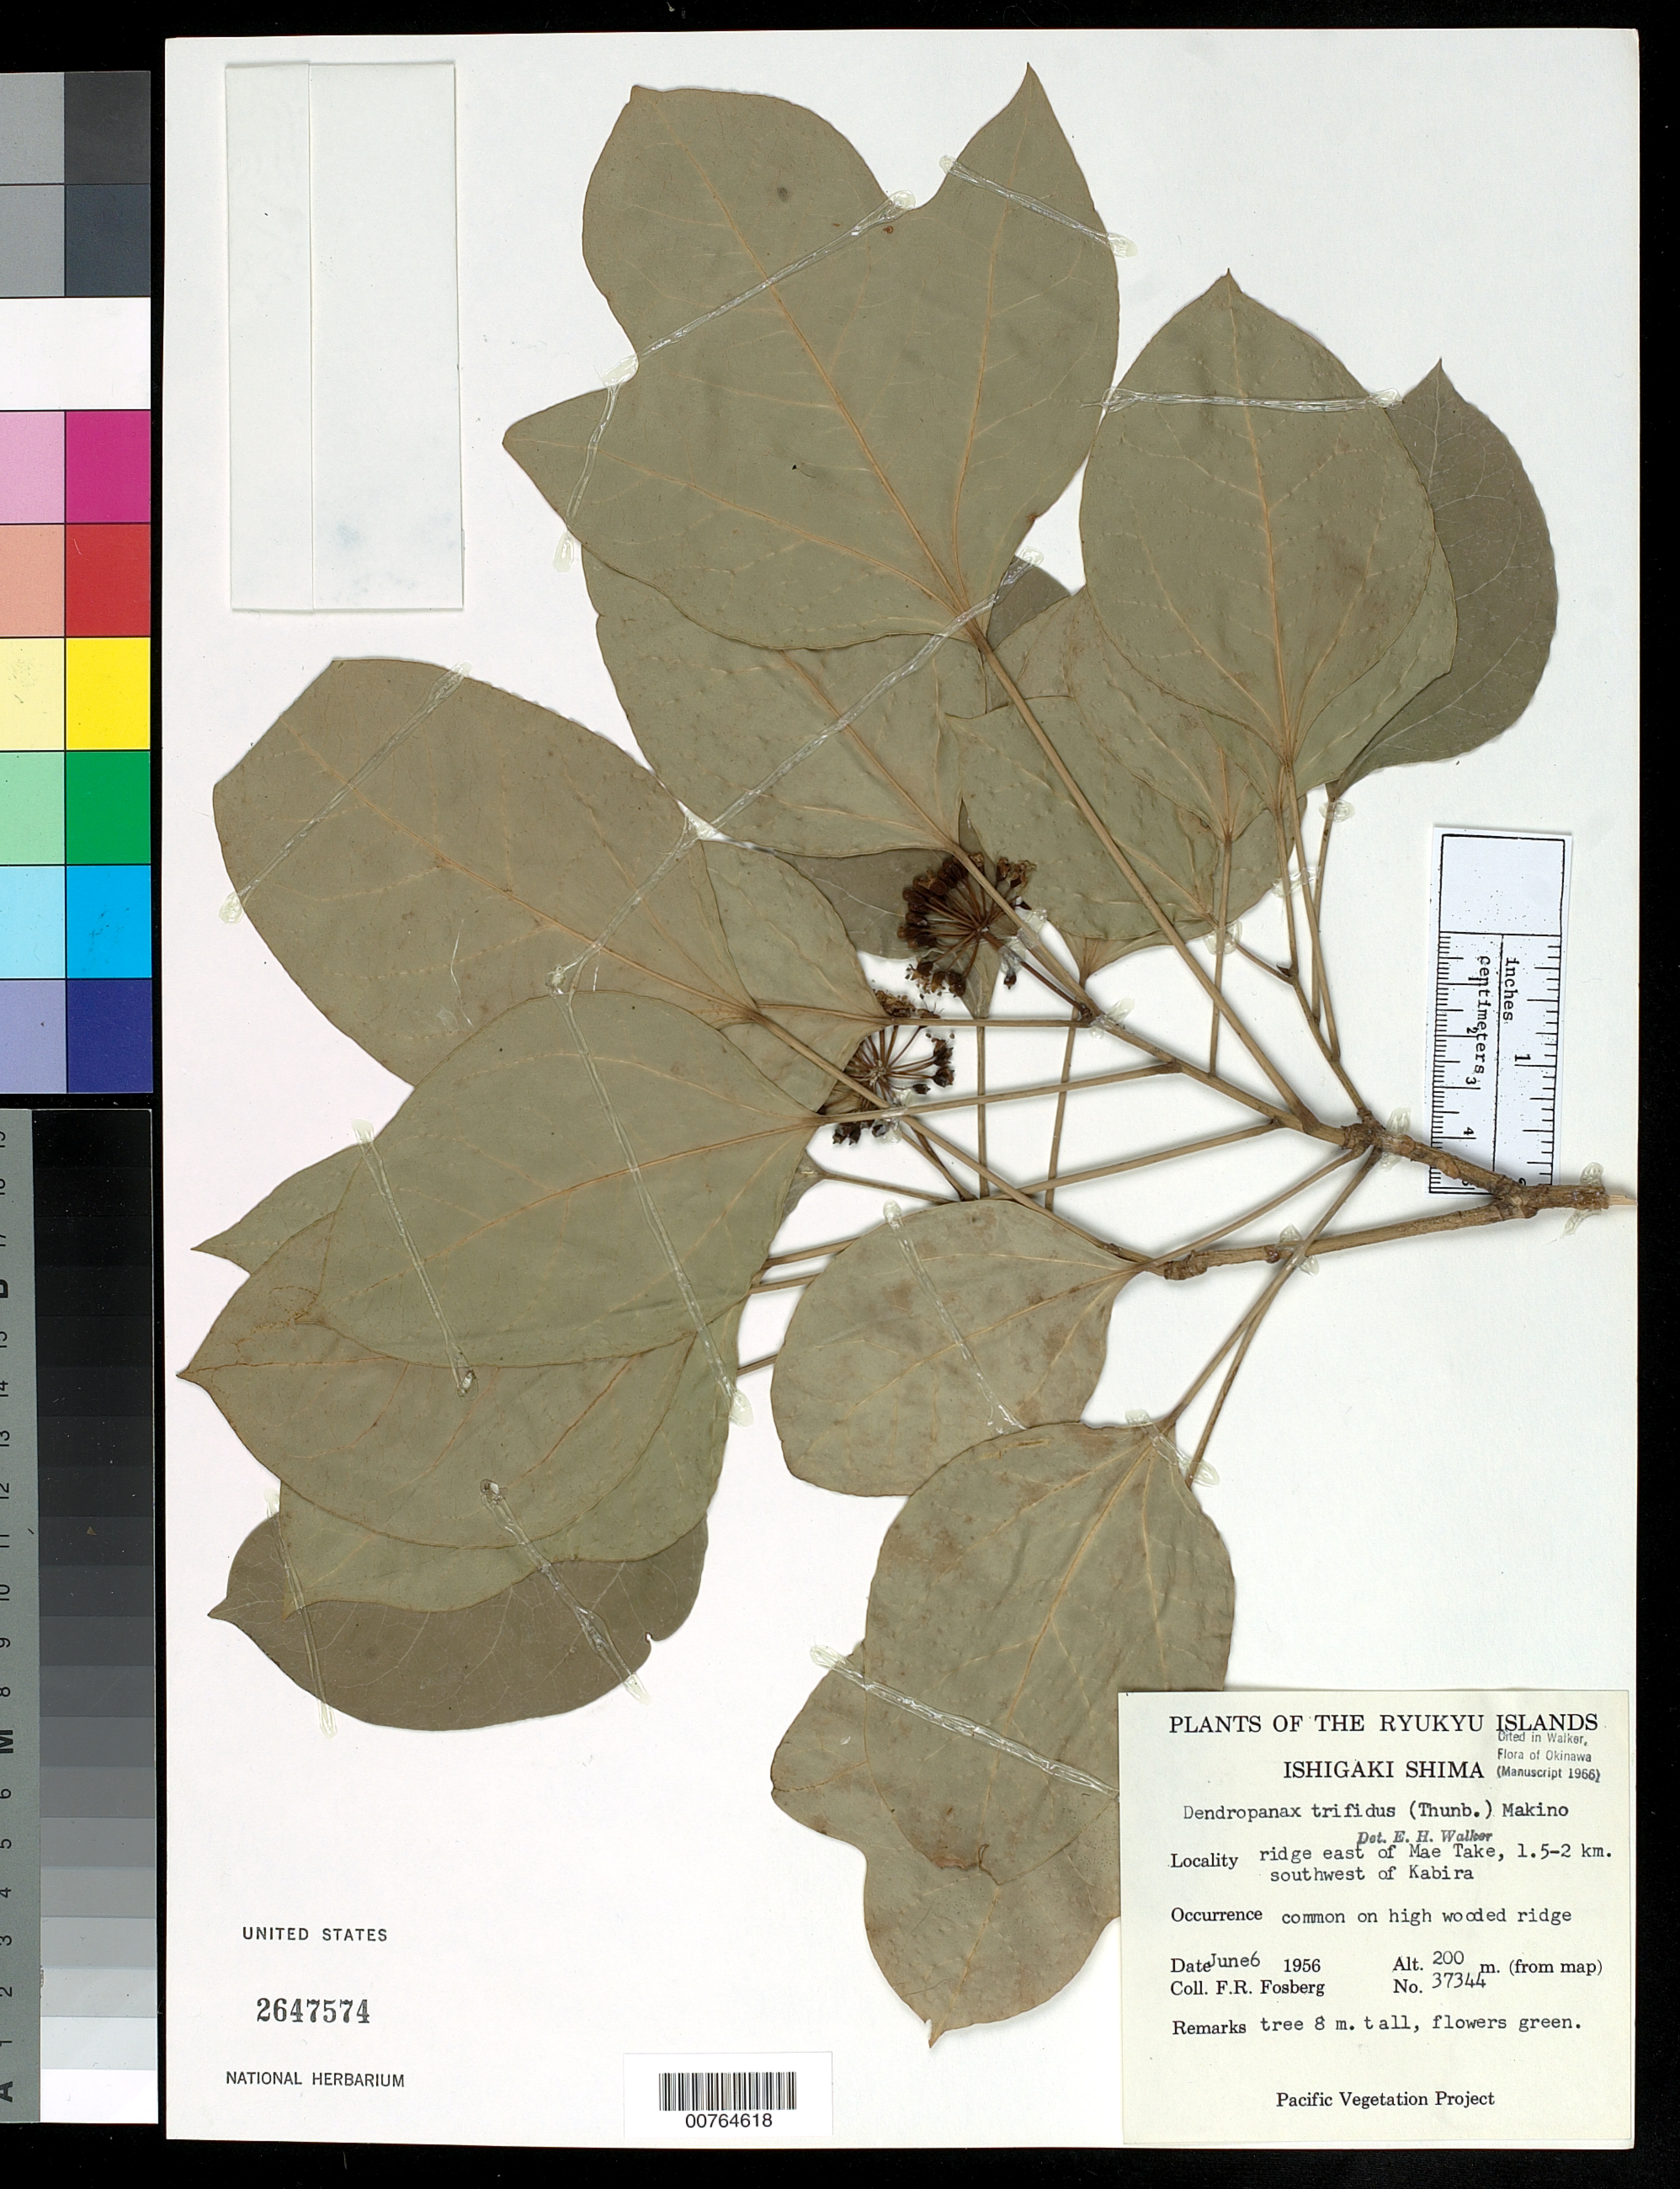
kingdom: Plantae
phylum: Tracheophyta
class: Magnoliopsida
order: Apiales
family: Araliaceae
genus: Dendropanax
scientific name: Dendropanax trifidus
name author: (Thunb.) Makino & Hara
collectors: F. R. Fosberg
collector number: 37344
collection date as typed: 06 Jun 1956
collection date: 1956-06-06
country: Japan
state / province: Okinawa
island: Ishigaki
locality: E of Mae Take, SW of Kabira.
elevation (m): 200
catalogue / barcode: US 2647574